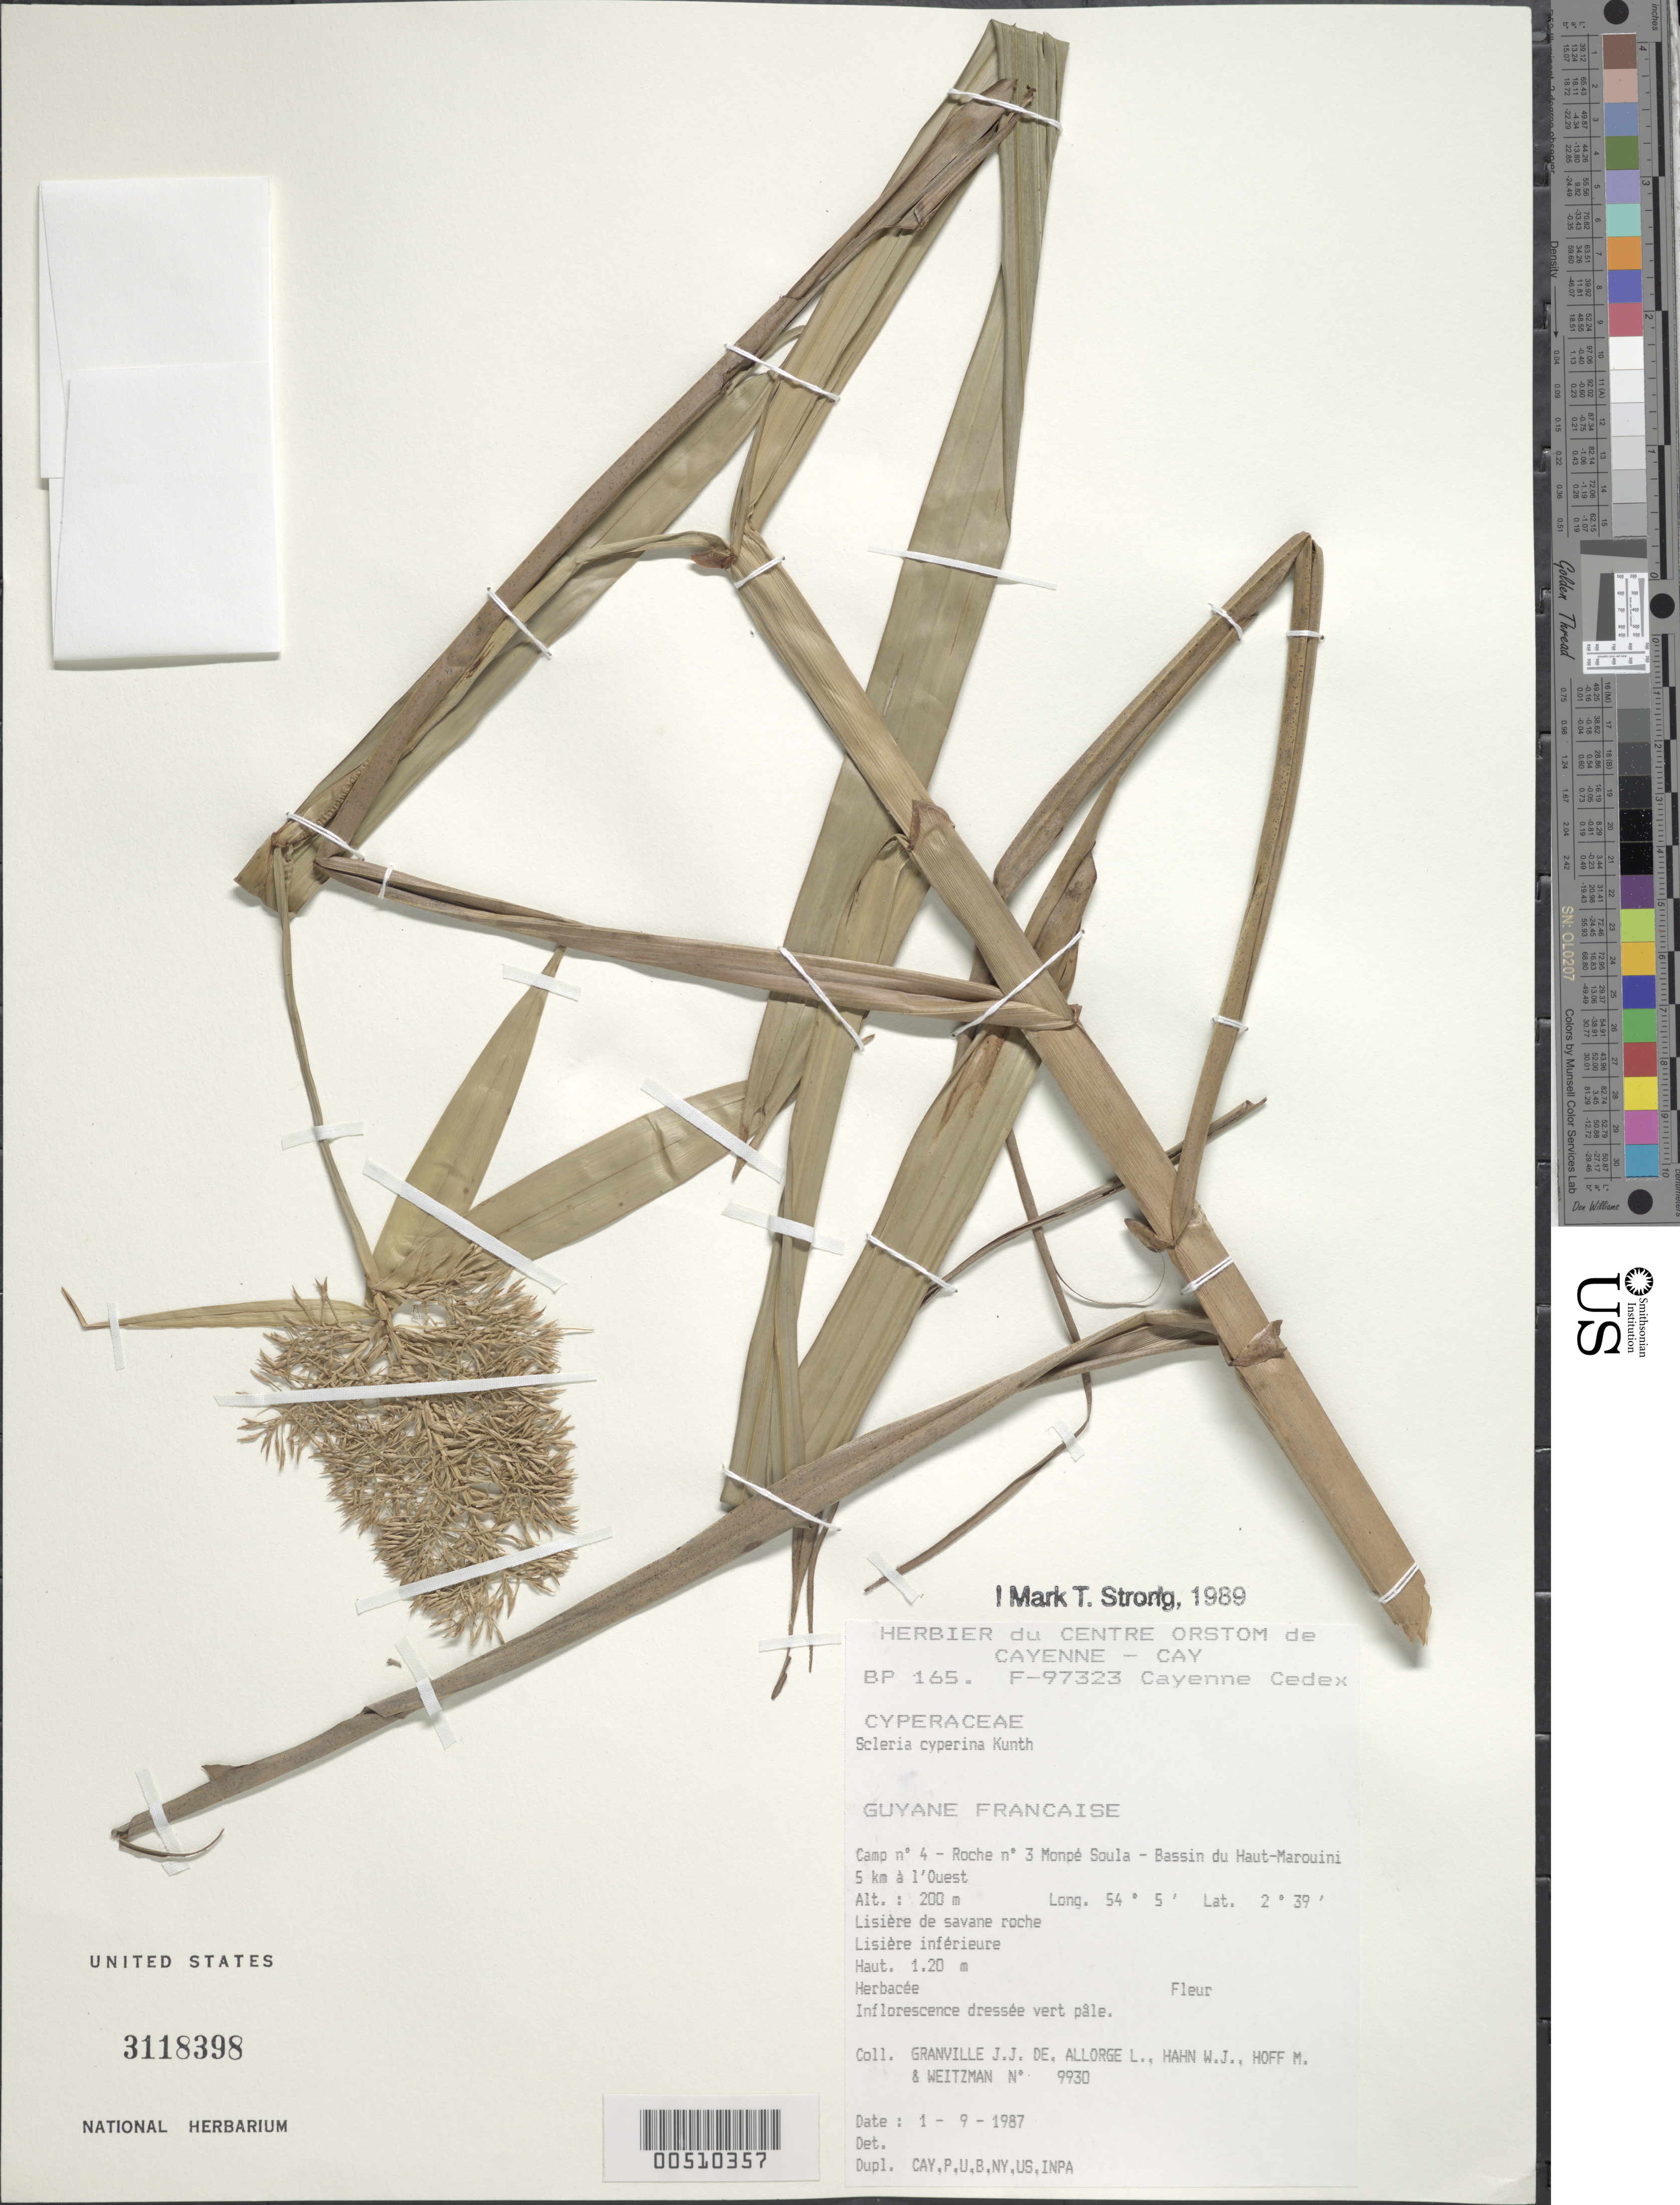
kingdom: Plantae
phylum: Tracheophyta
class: Liliopsida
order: Poales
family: Cyperaceae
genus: Scleria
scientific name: Scleria cyperina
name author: Willd. ex Kunth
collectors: J.-J. de Granville, L. Allorge, W. J. Hahn, M. Hoff & A. L. Weitzman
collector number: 9930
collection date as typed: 01 Sep 1987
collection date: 1987-09-01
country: French Guiana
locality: Camp no. 4 - Roche no. 3 Monpé Soula - Bassin du Haut-Marouini, 5 km à l'Ouest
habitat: Lisiere de savane roche, Lisiere inferieure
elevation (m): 200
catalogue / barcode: US 3118398